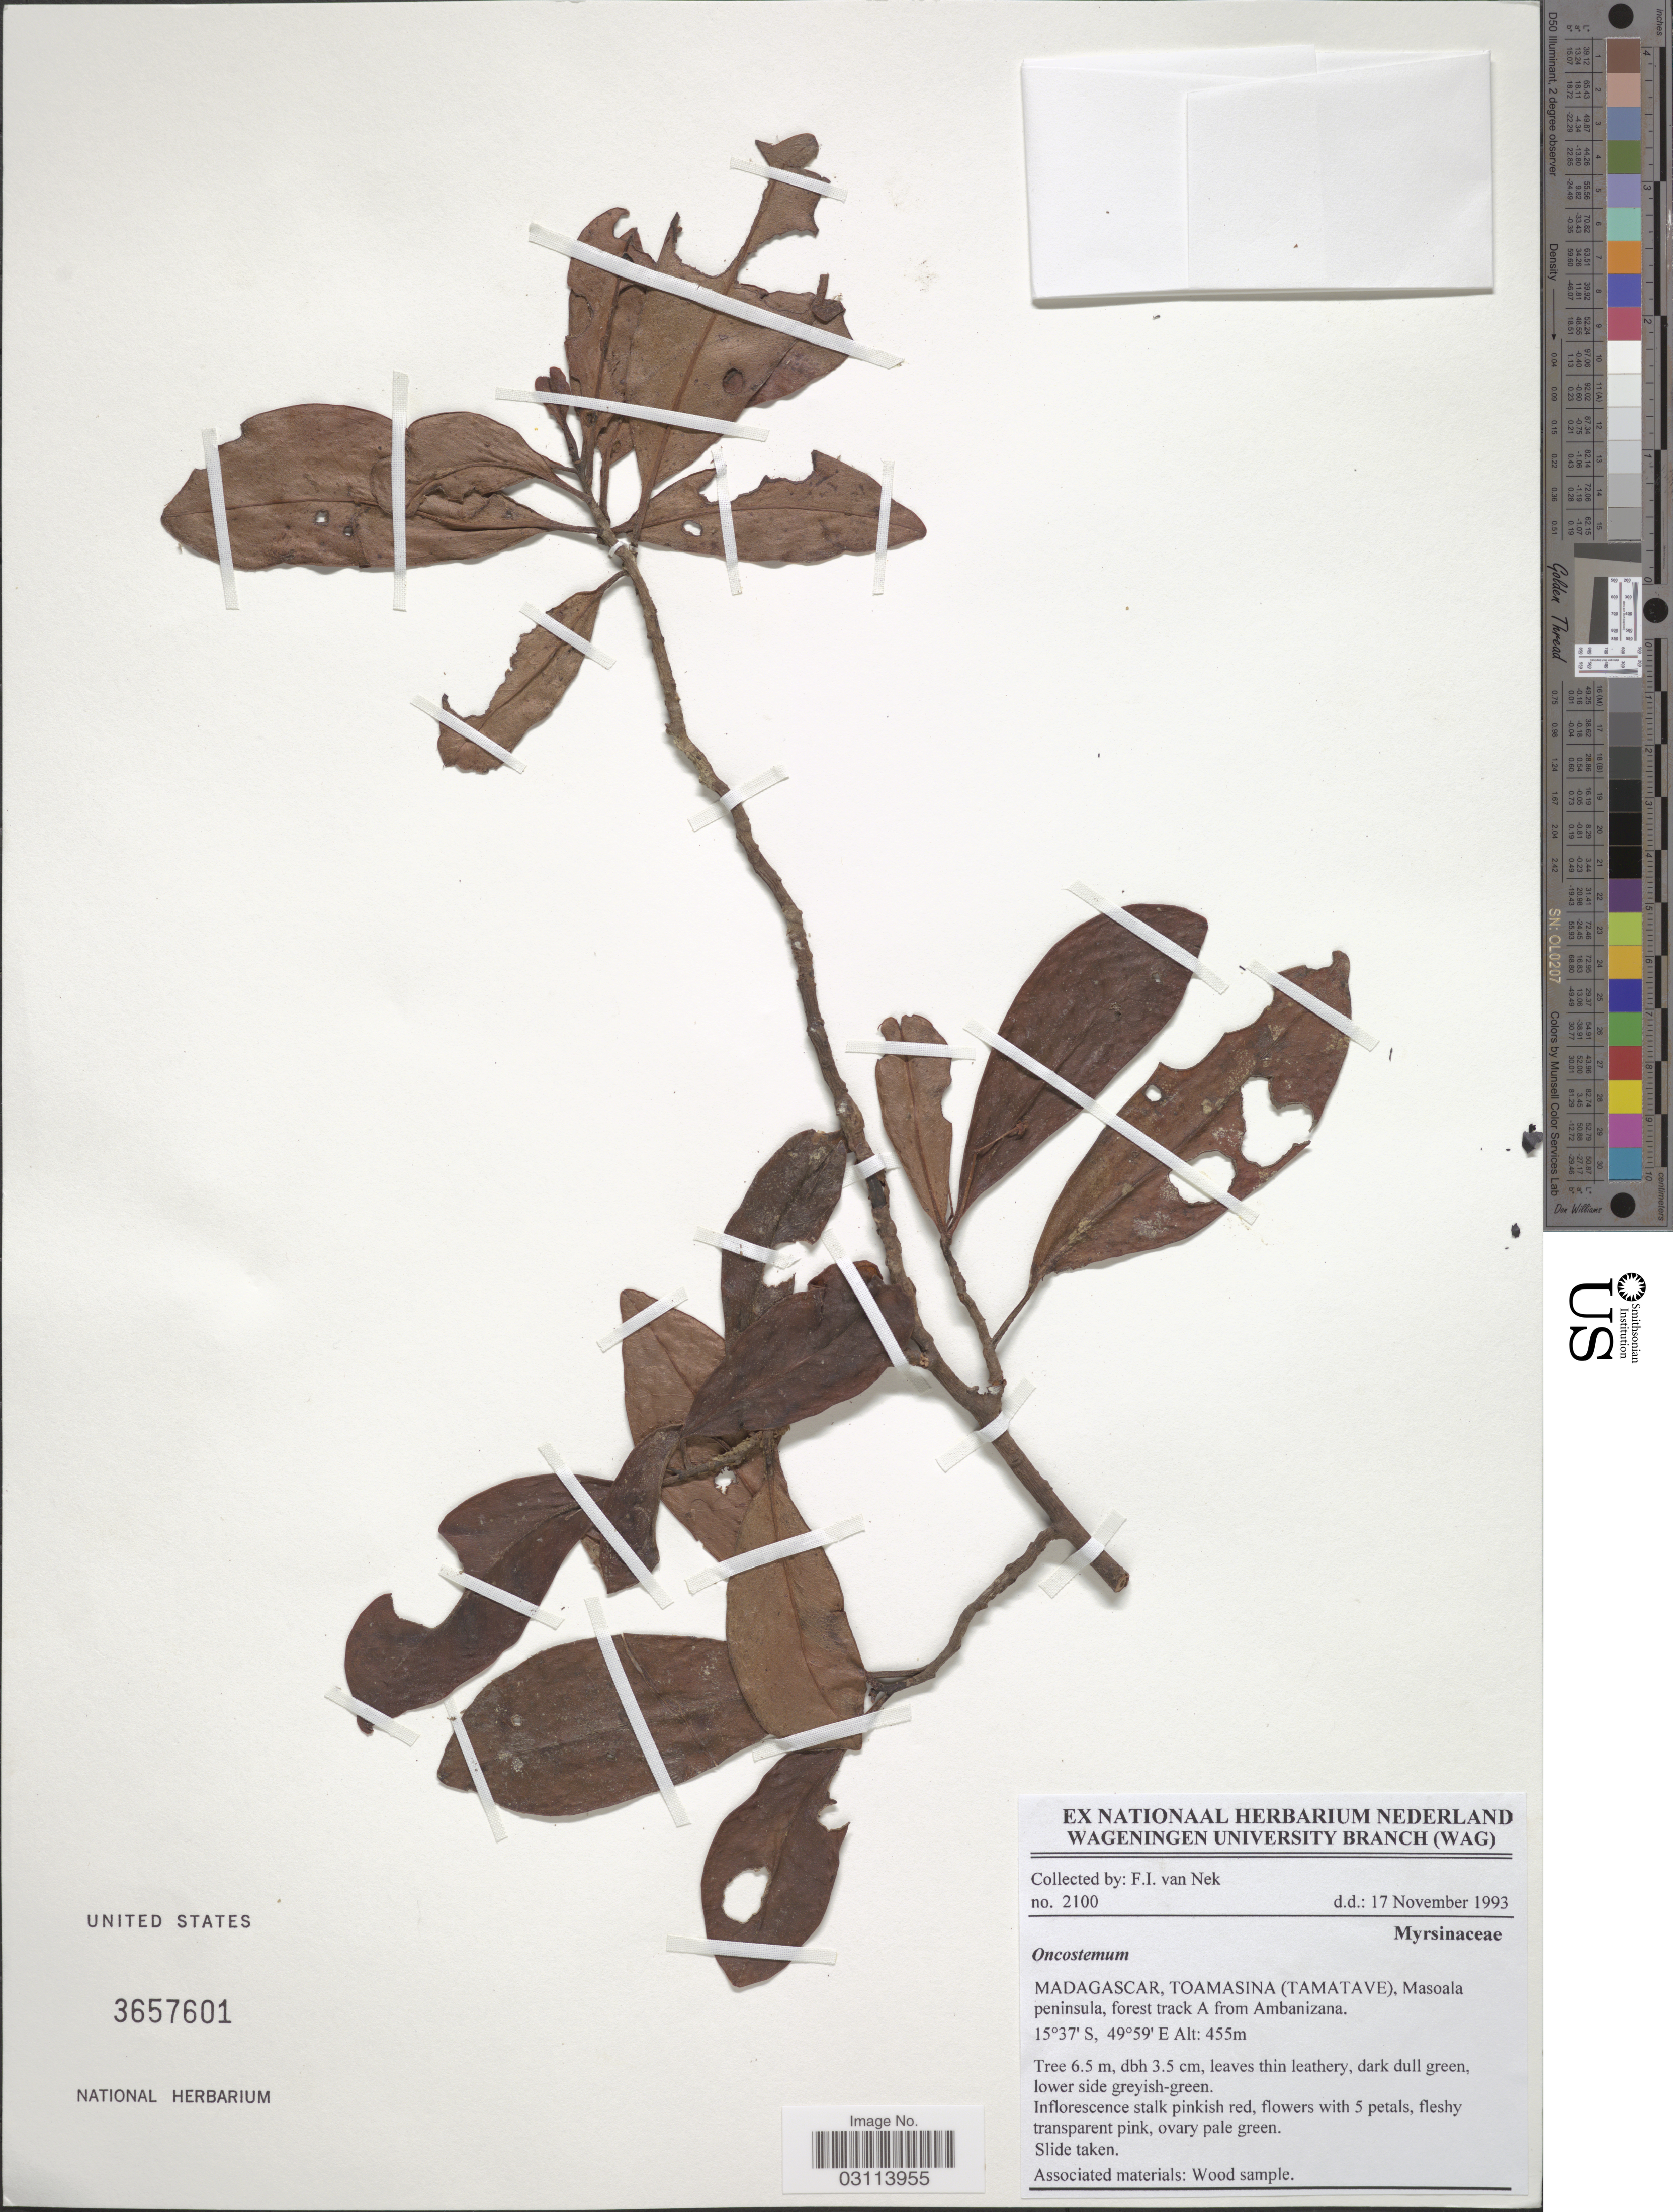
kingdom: Plantae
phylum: Tracheophyta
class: Magnoliopsida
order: Ericales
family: Primulaceae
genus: Oncostemon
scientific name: Oncostemon sp.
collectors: F. van Nek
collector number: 2100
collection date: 1993-11-17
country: Madagascar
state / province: Analanjirofo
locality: (Tamatave), Masoala peninsula, forest track A from Ambanizana.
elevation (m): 455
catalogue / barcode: US 3657601